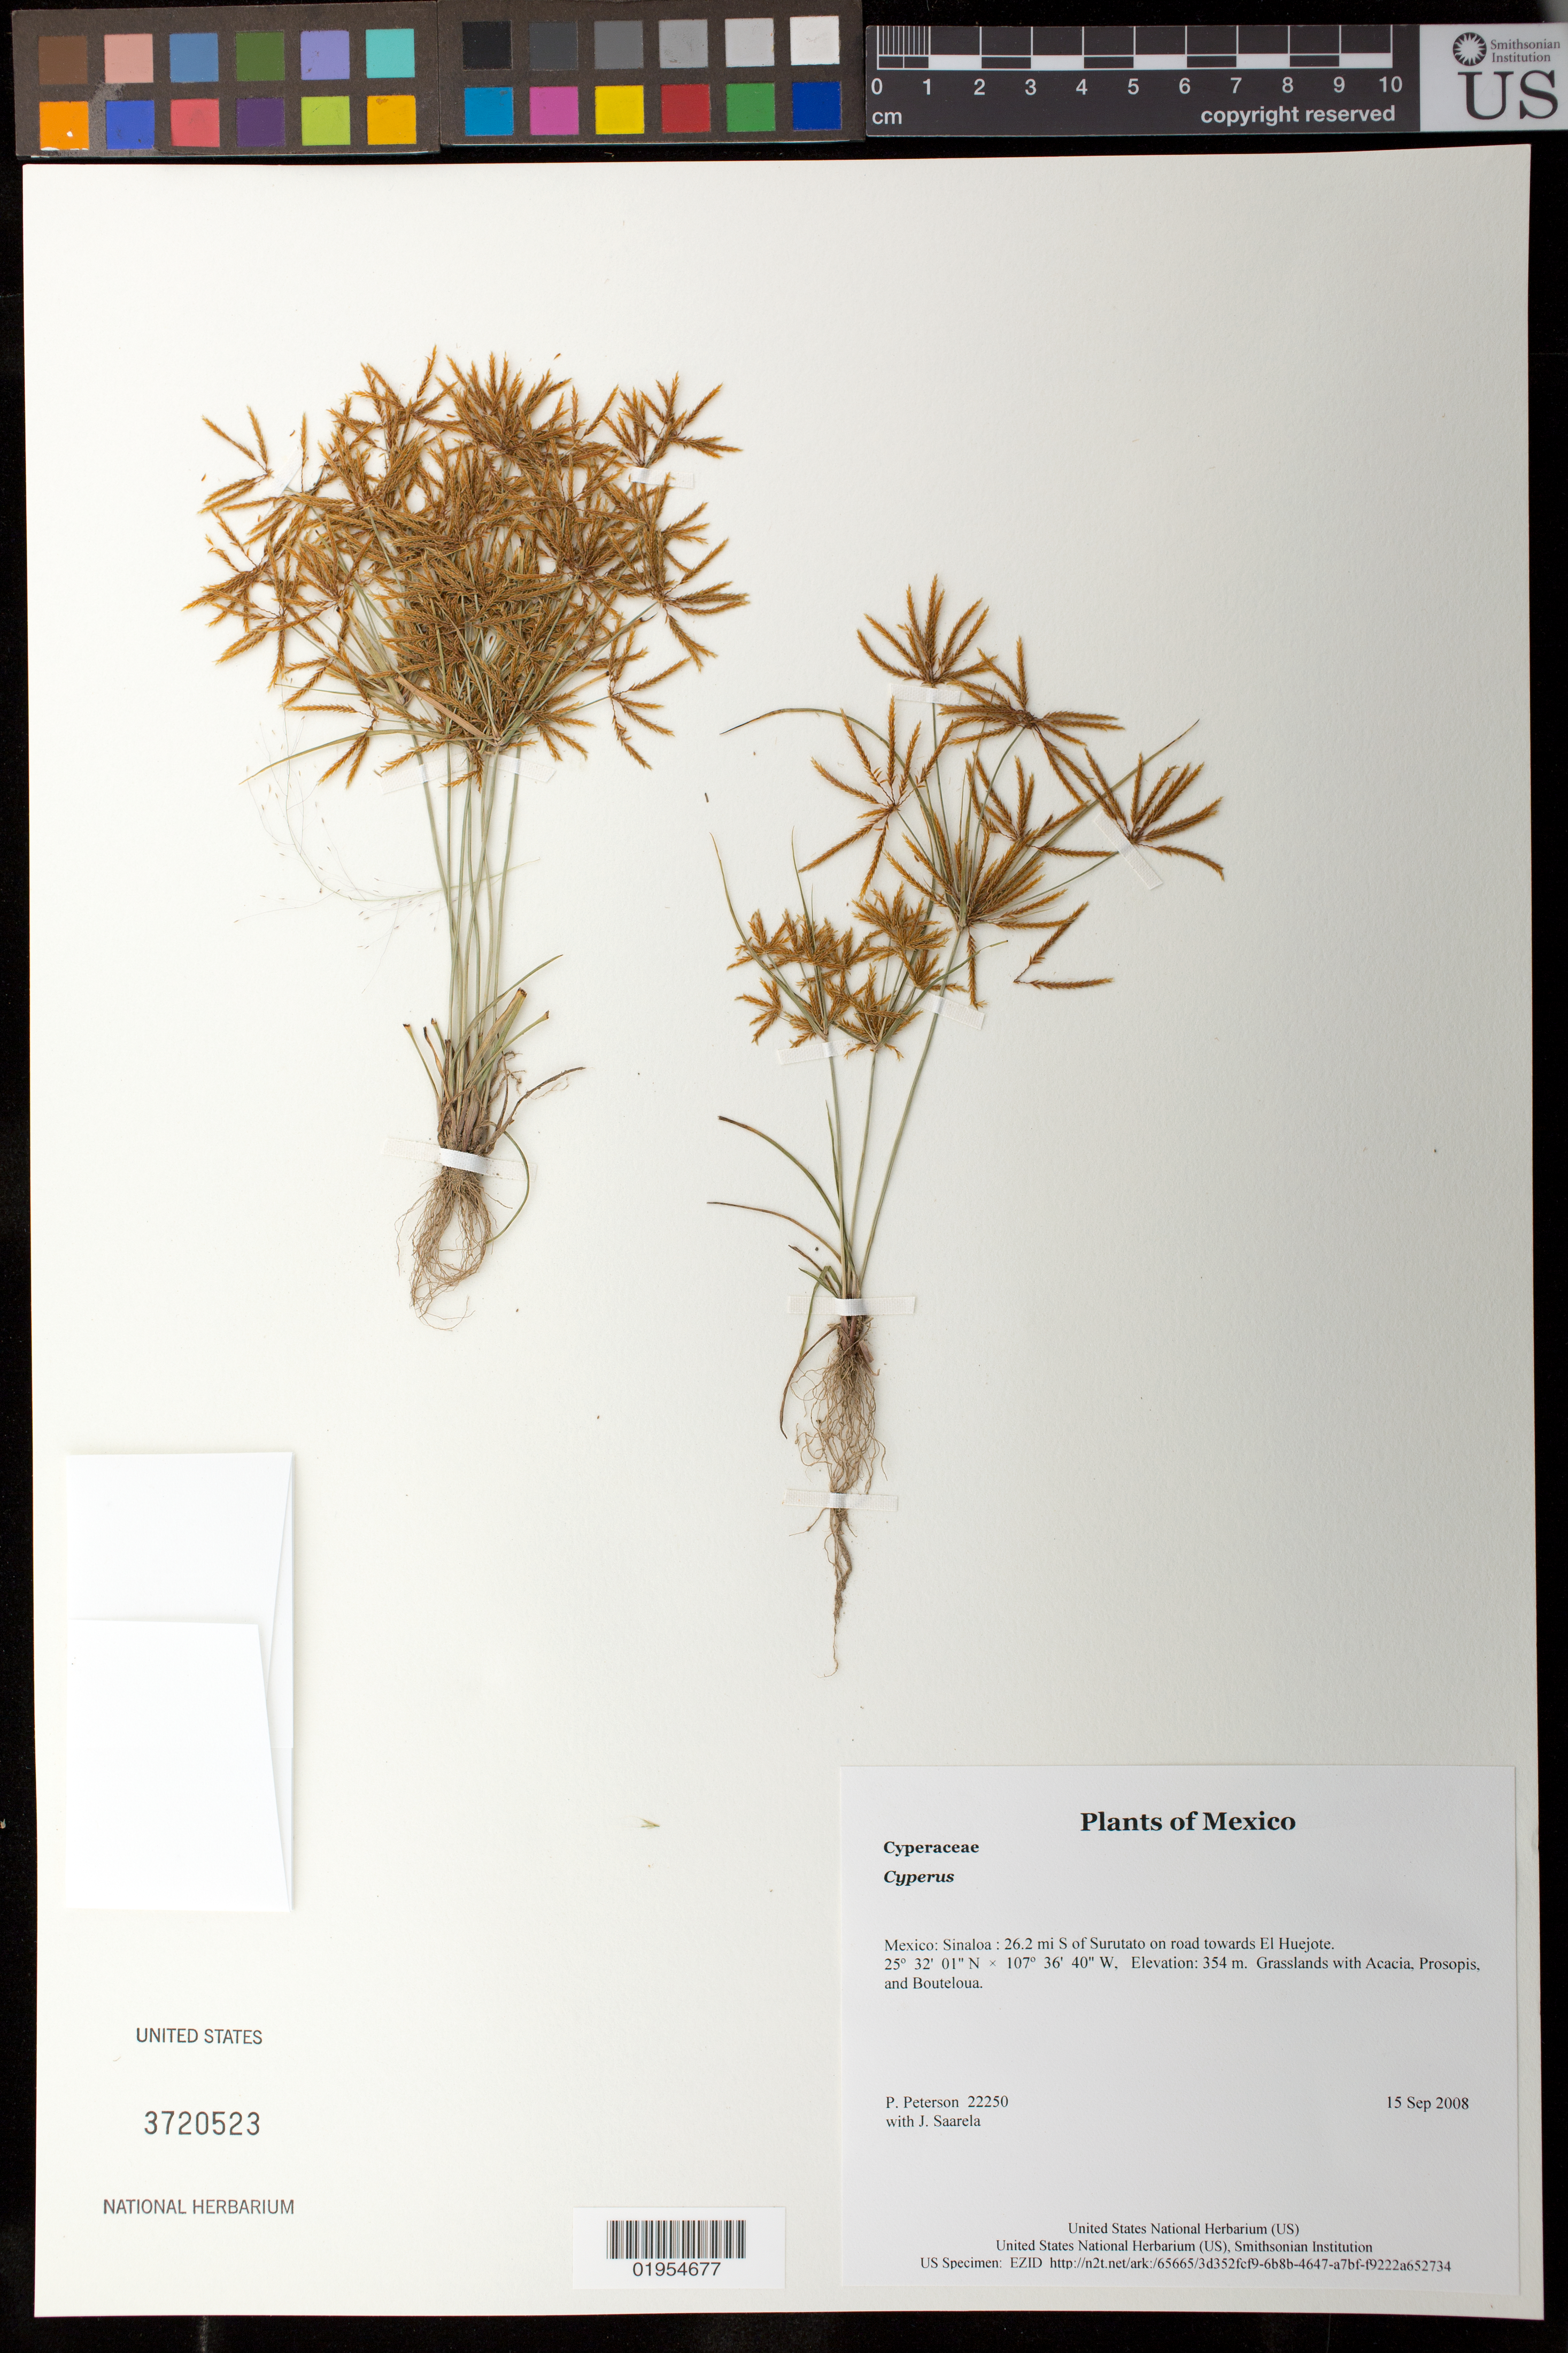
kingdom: Plantae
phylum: Tracheophyta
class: Liliopsida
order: Poales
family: Cyperaceae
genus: Cyperus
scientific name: Cyperus amabilis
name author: Vahl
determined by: Strong, Mark T., (BOT), Smithsonian Institution - National Museum of Natural History (UNITED STATES)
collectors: P. M. Peterson & J. Saarela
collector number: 22250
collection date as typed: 15 Sep 2008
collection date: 2008-09-15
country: Mexico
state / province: Sinaloa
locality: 26.2 mi S of Surutato on road towards El Huejote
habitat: Grasslands with Acacia, Prosopis, and Bouteloua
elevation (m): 354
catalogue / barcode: US 3720523